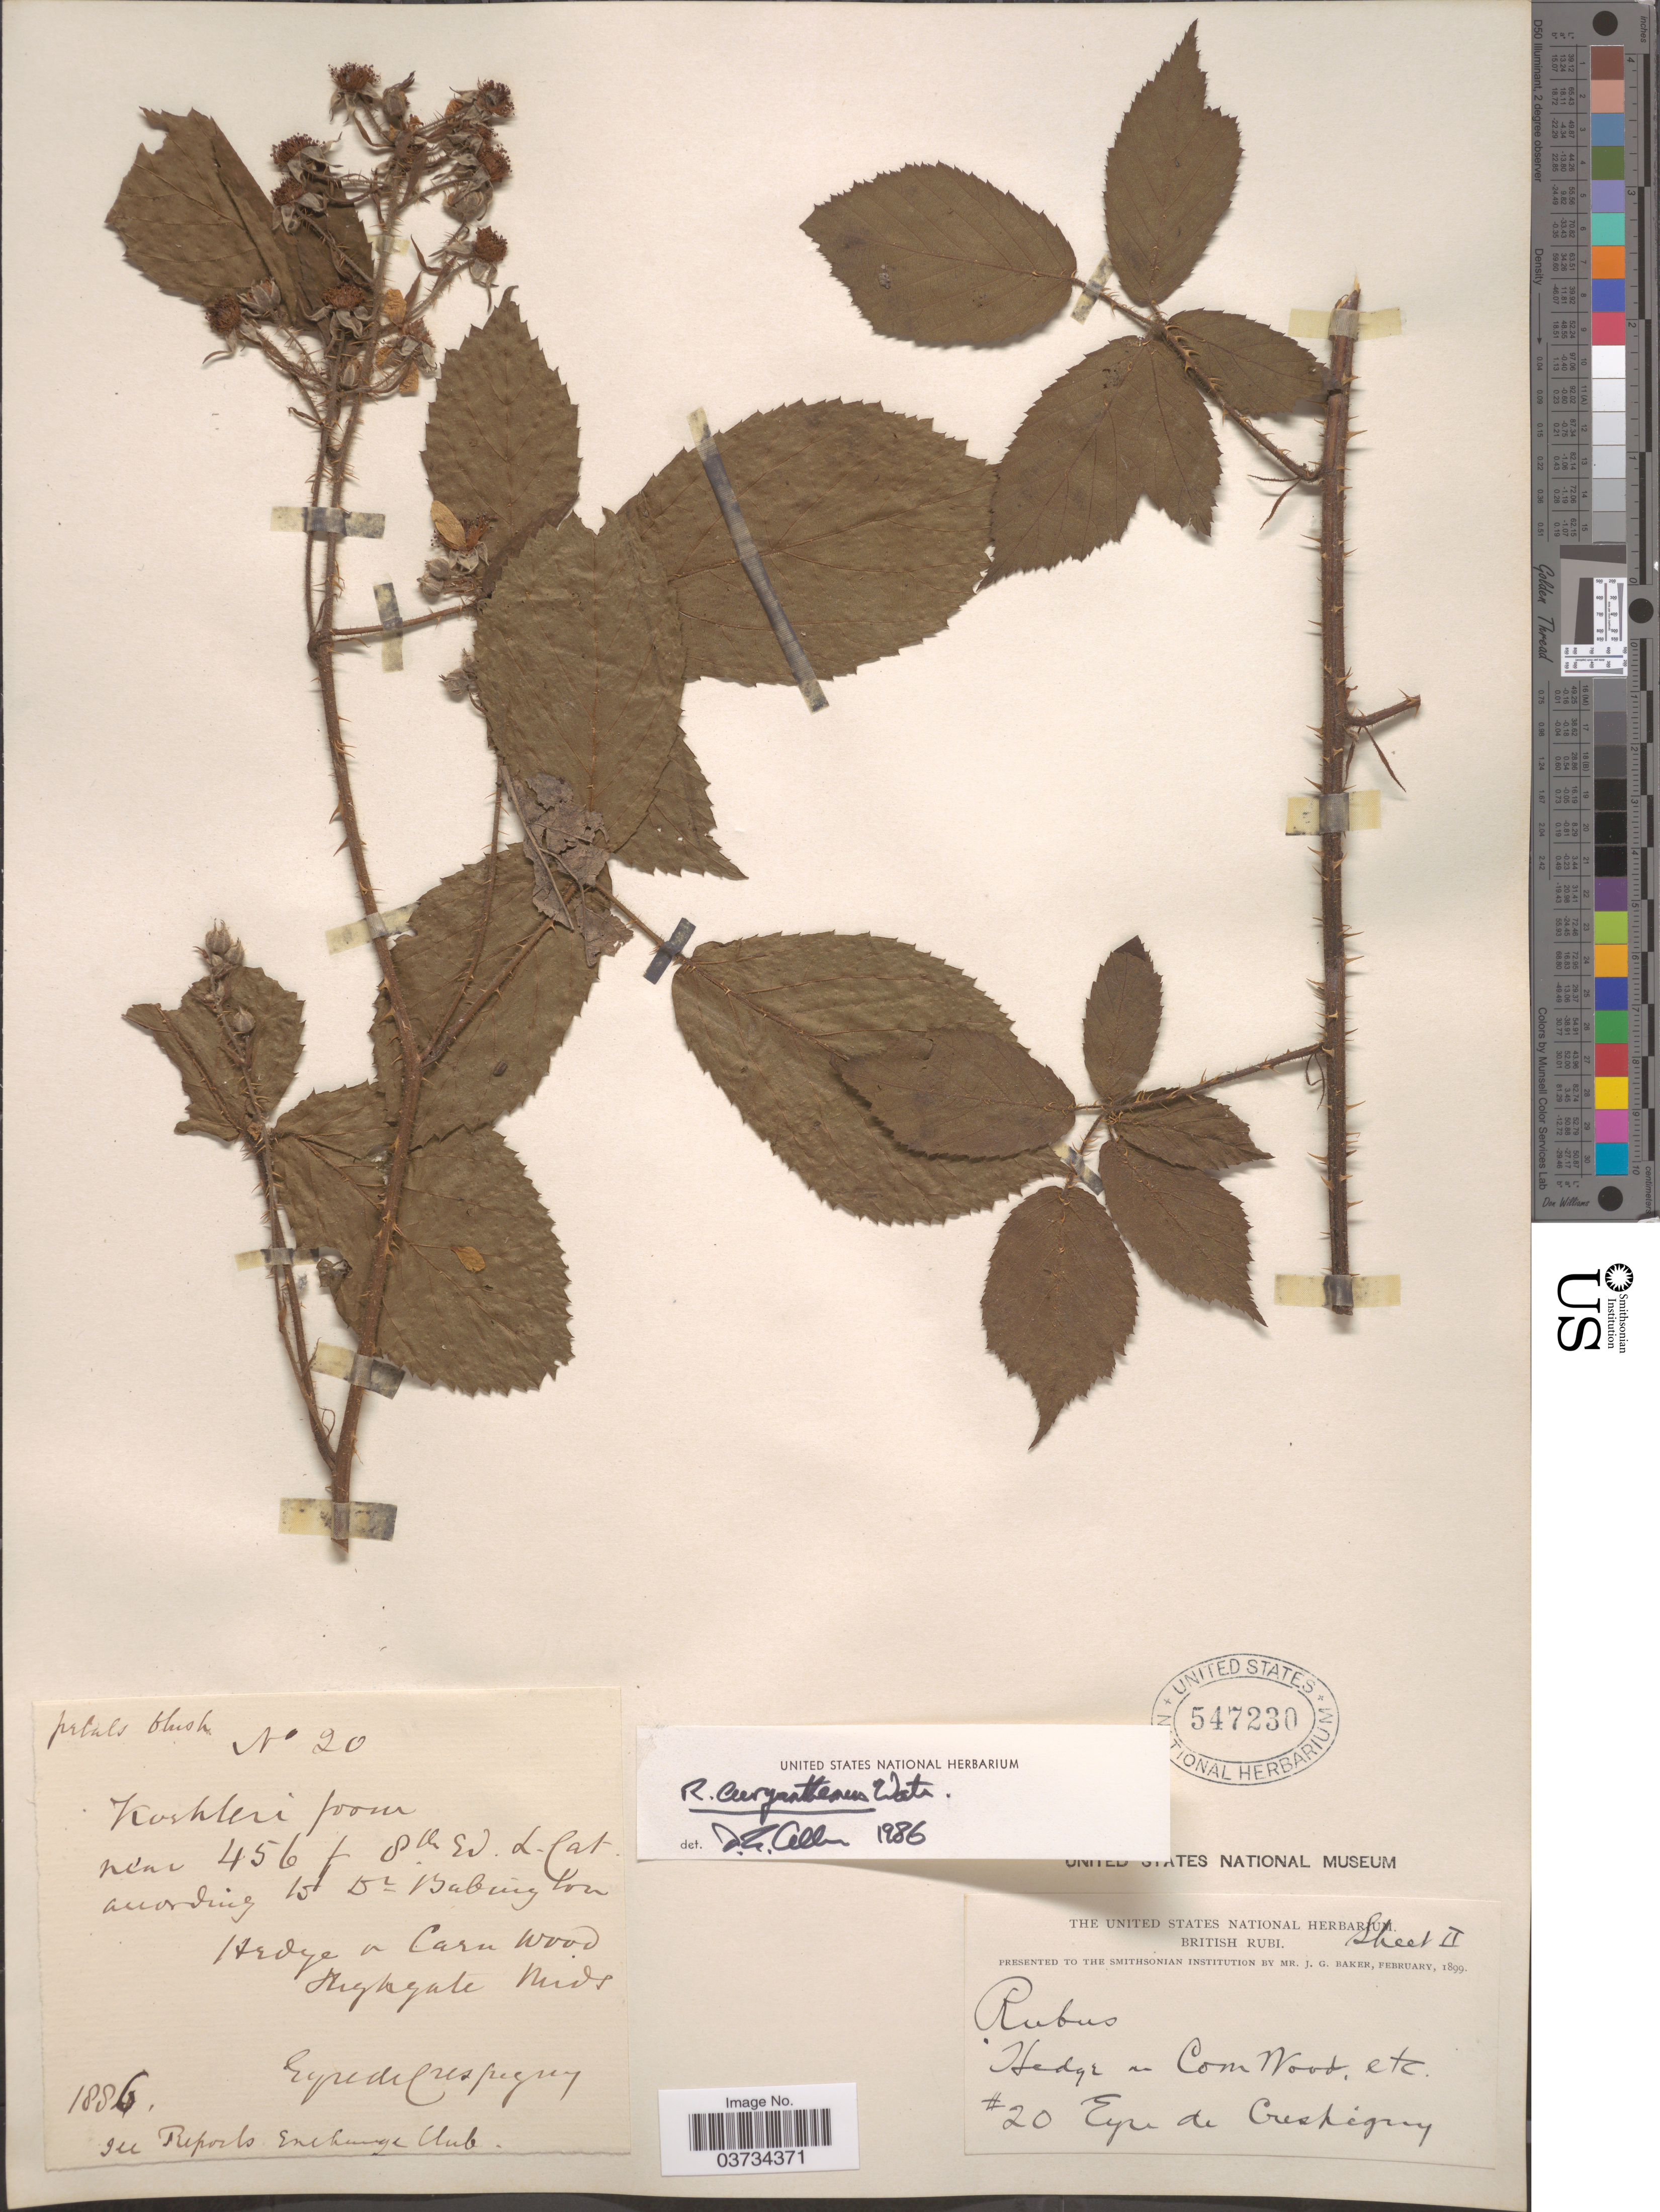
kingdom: Plantae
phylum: Tracheophyta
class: Magnoliopsida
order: Rosales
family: Rosaceae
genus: Rubus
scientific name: Rubus euryanthemus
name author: W.C.R. Watson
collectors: E. de Crespigny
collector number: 20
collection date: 1886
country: United Kingdom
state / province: England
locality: Hedge in Carn Wood, Highgate Mids.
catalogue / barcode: US 547230